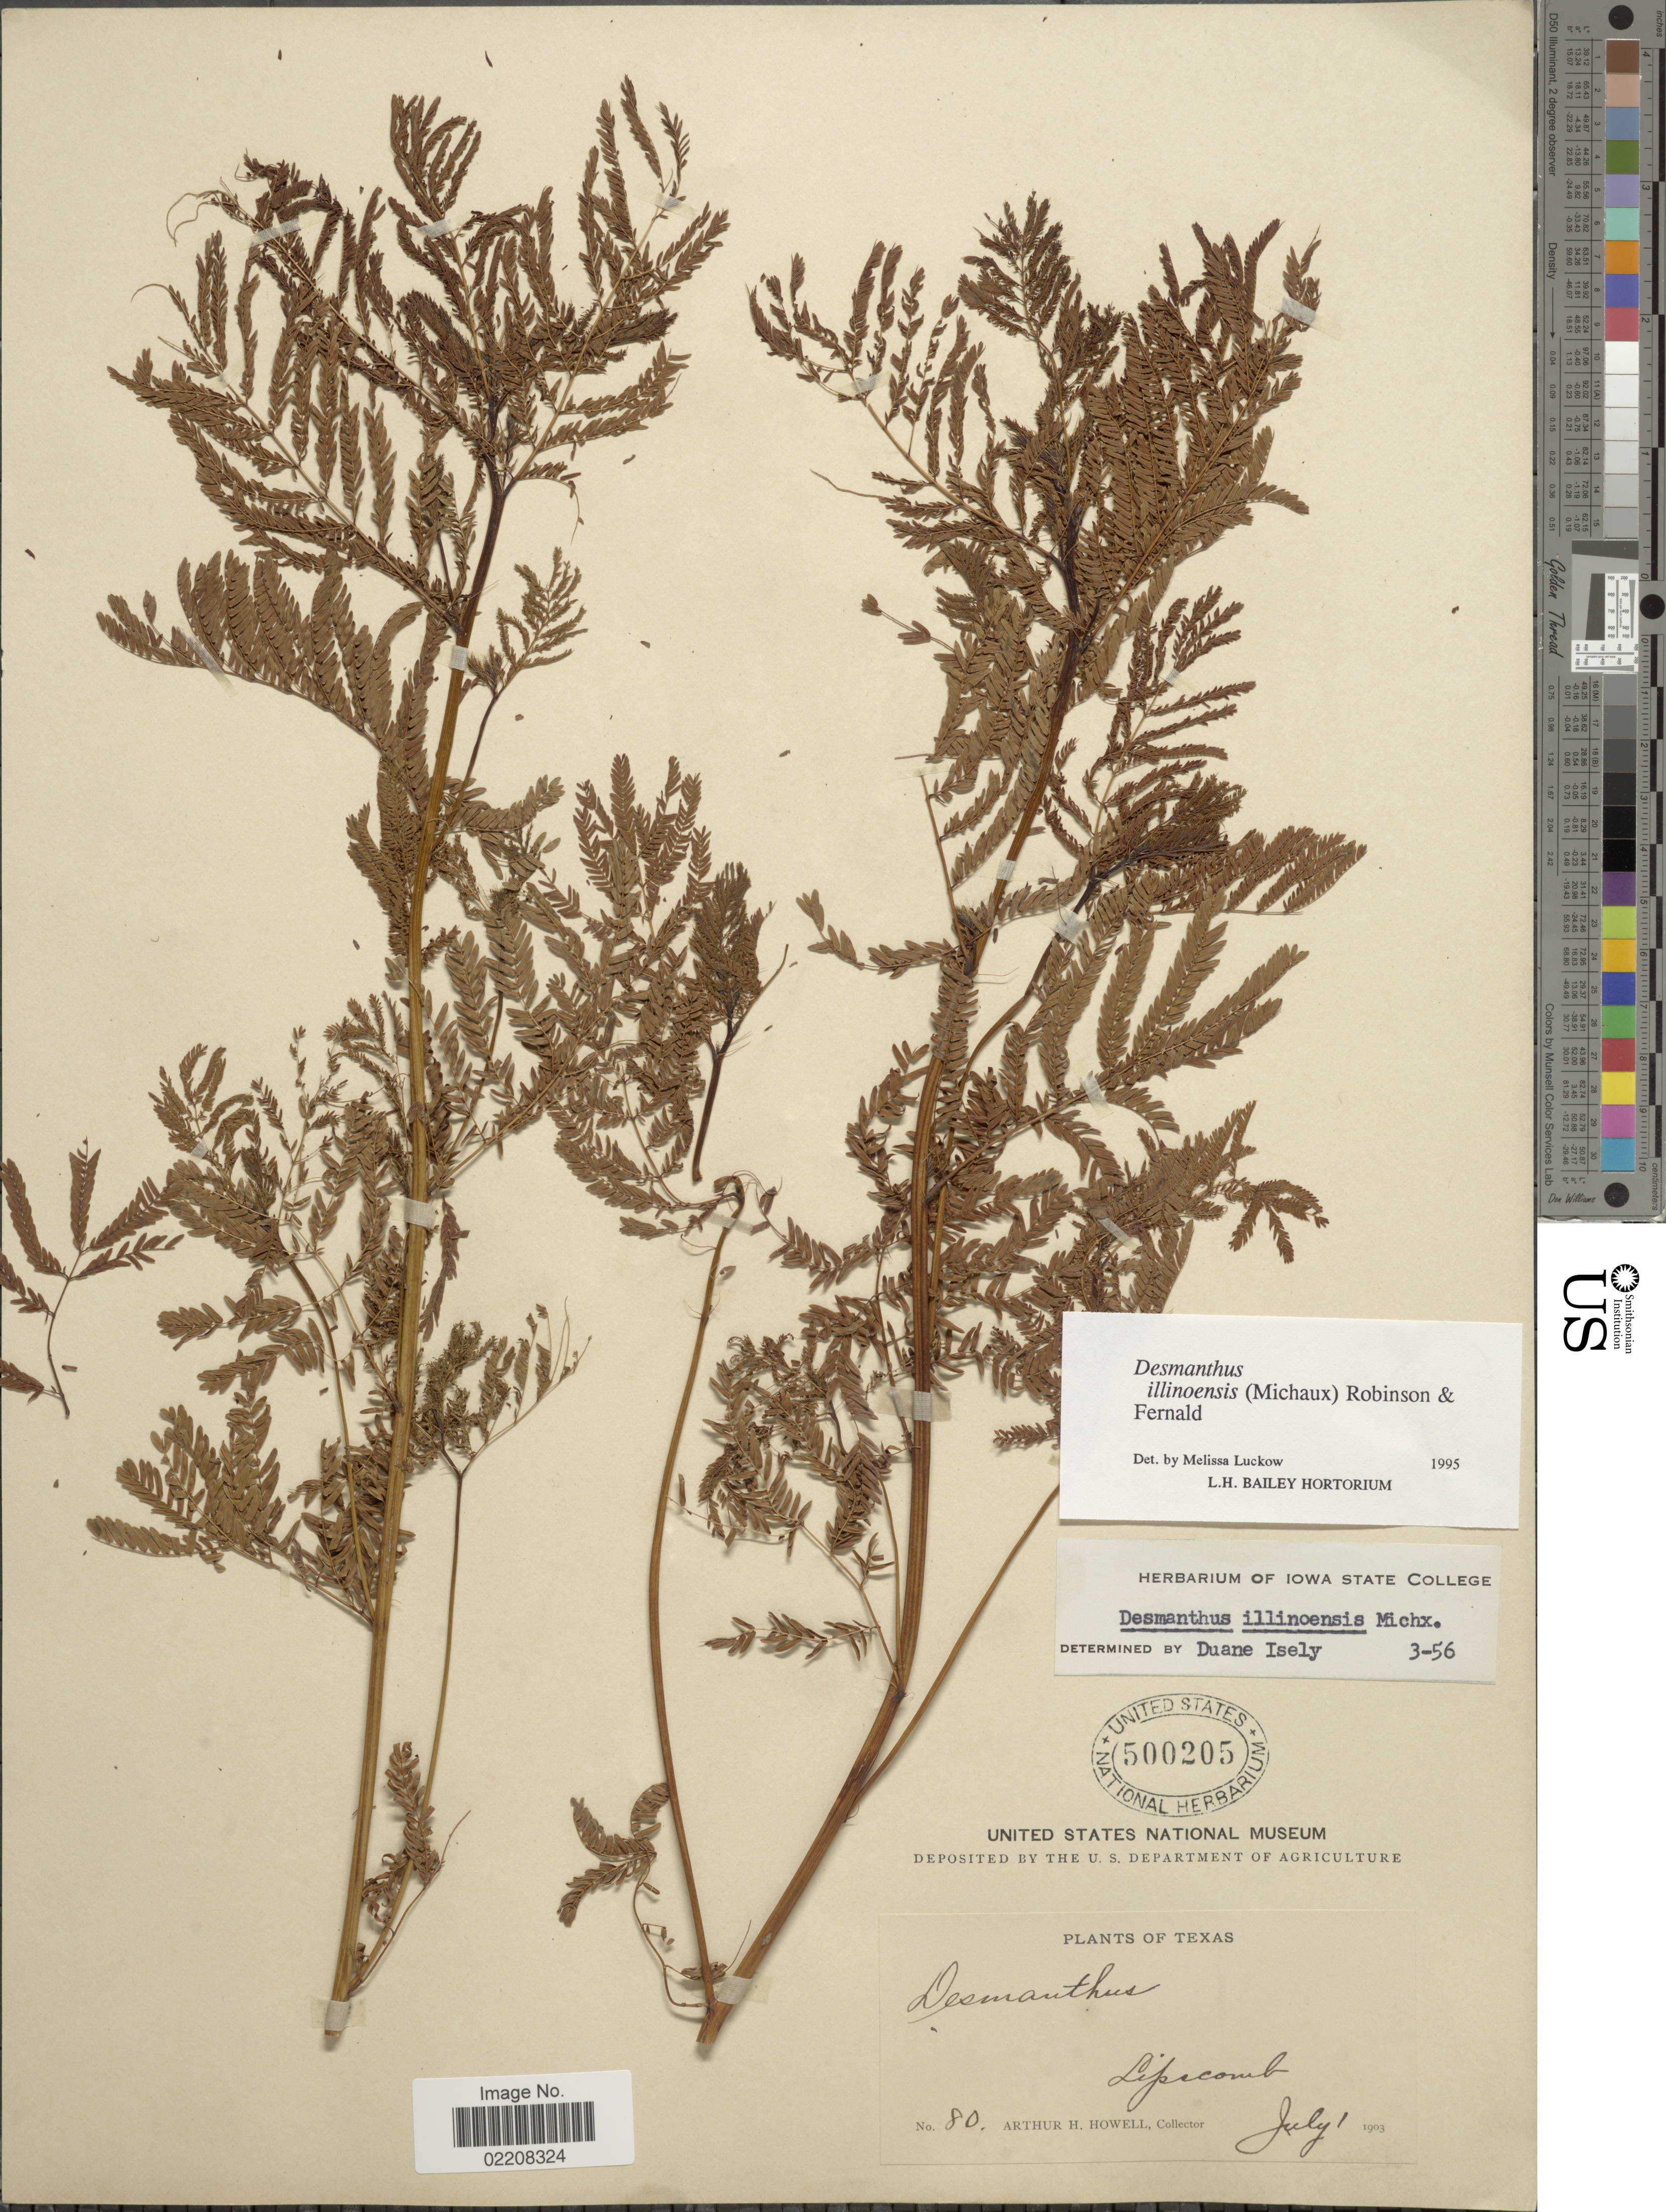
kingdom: Plantae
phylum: Tracheophyta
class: Magnoliopsida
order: Fabales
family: Fabaceae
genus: Desmanthus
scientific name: Desmanthus illinoensis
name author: (Michx.) MacMill.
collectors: A. Howell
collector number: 80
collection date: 1903-07-01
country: United States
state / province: Texas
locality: Lipscomb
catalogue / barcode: US 500205